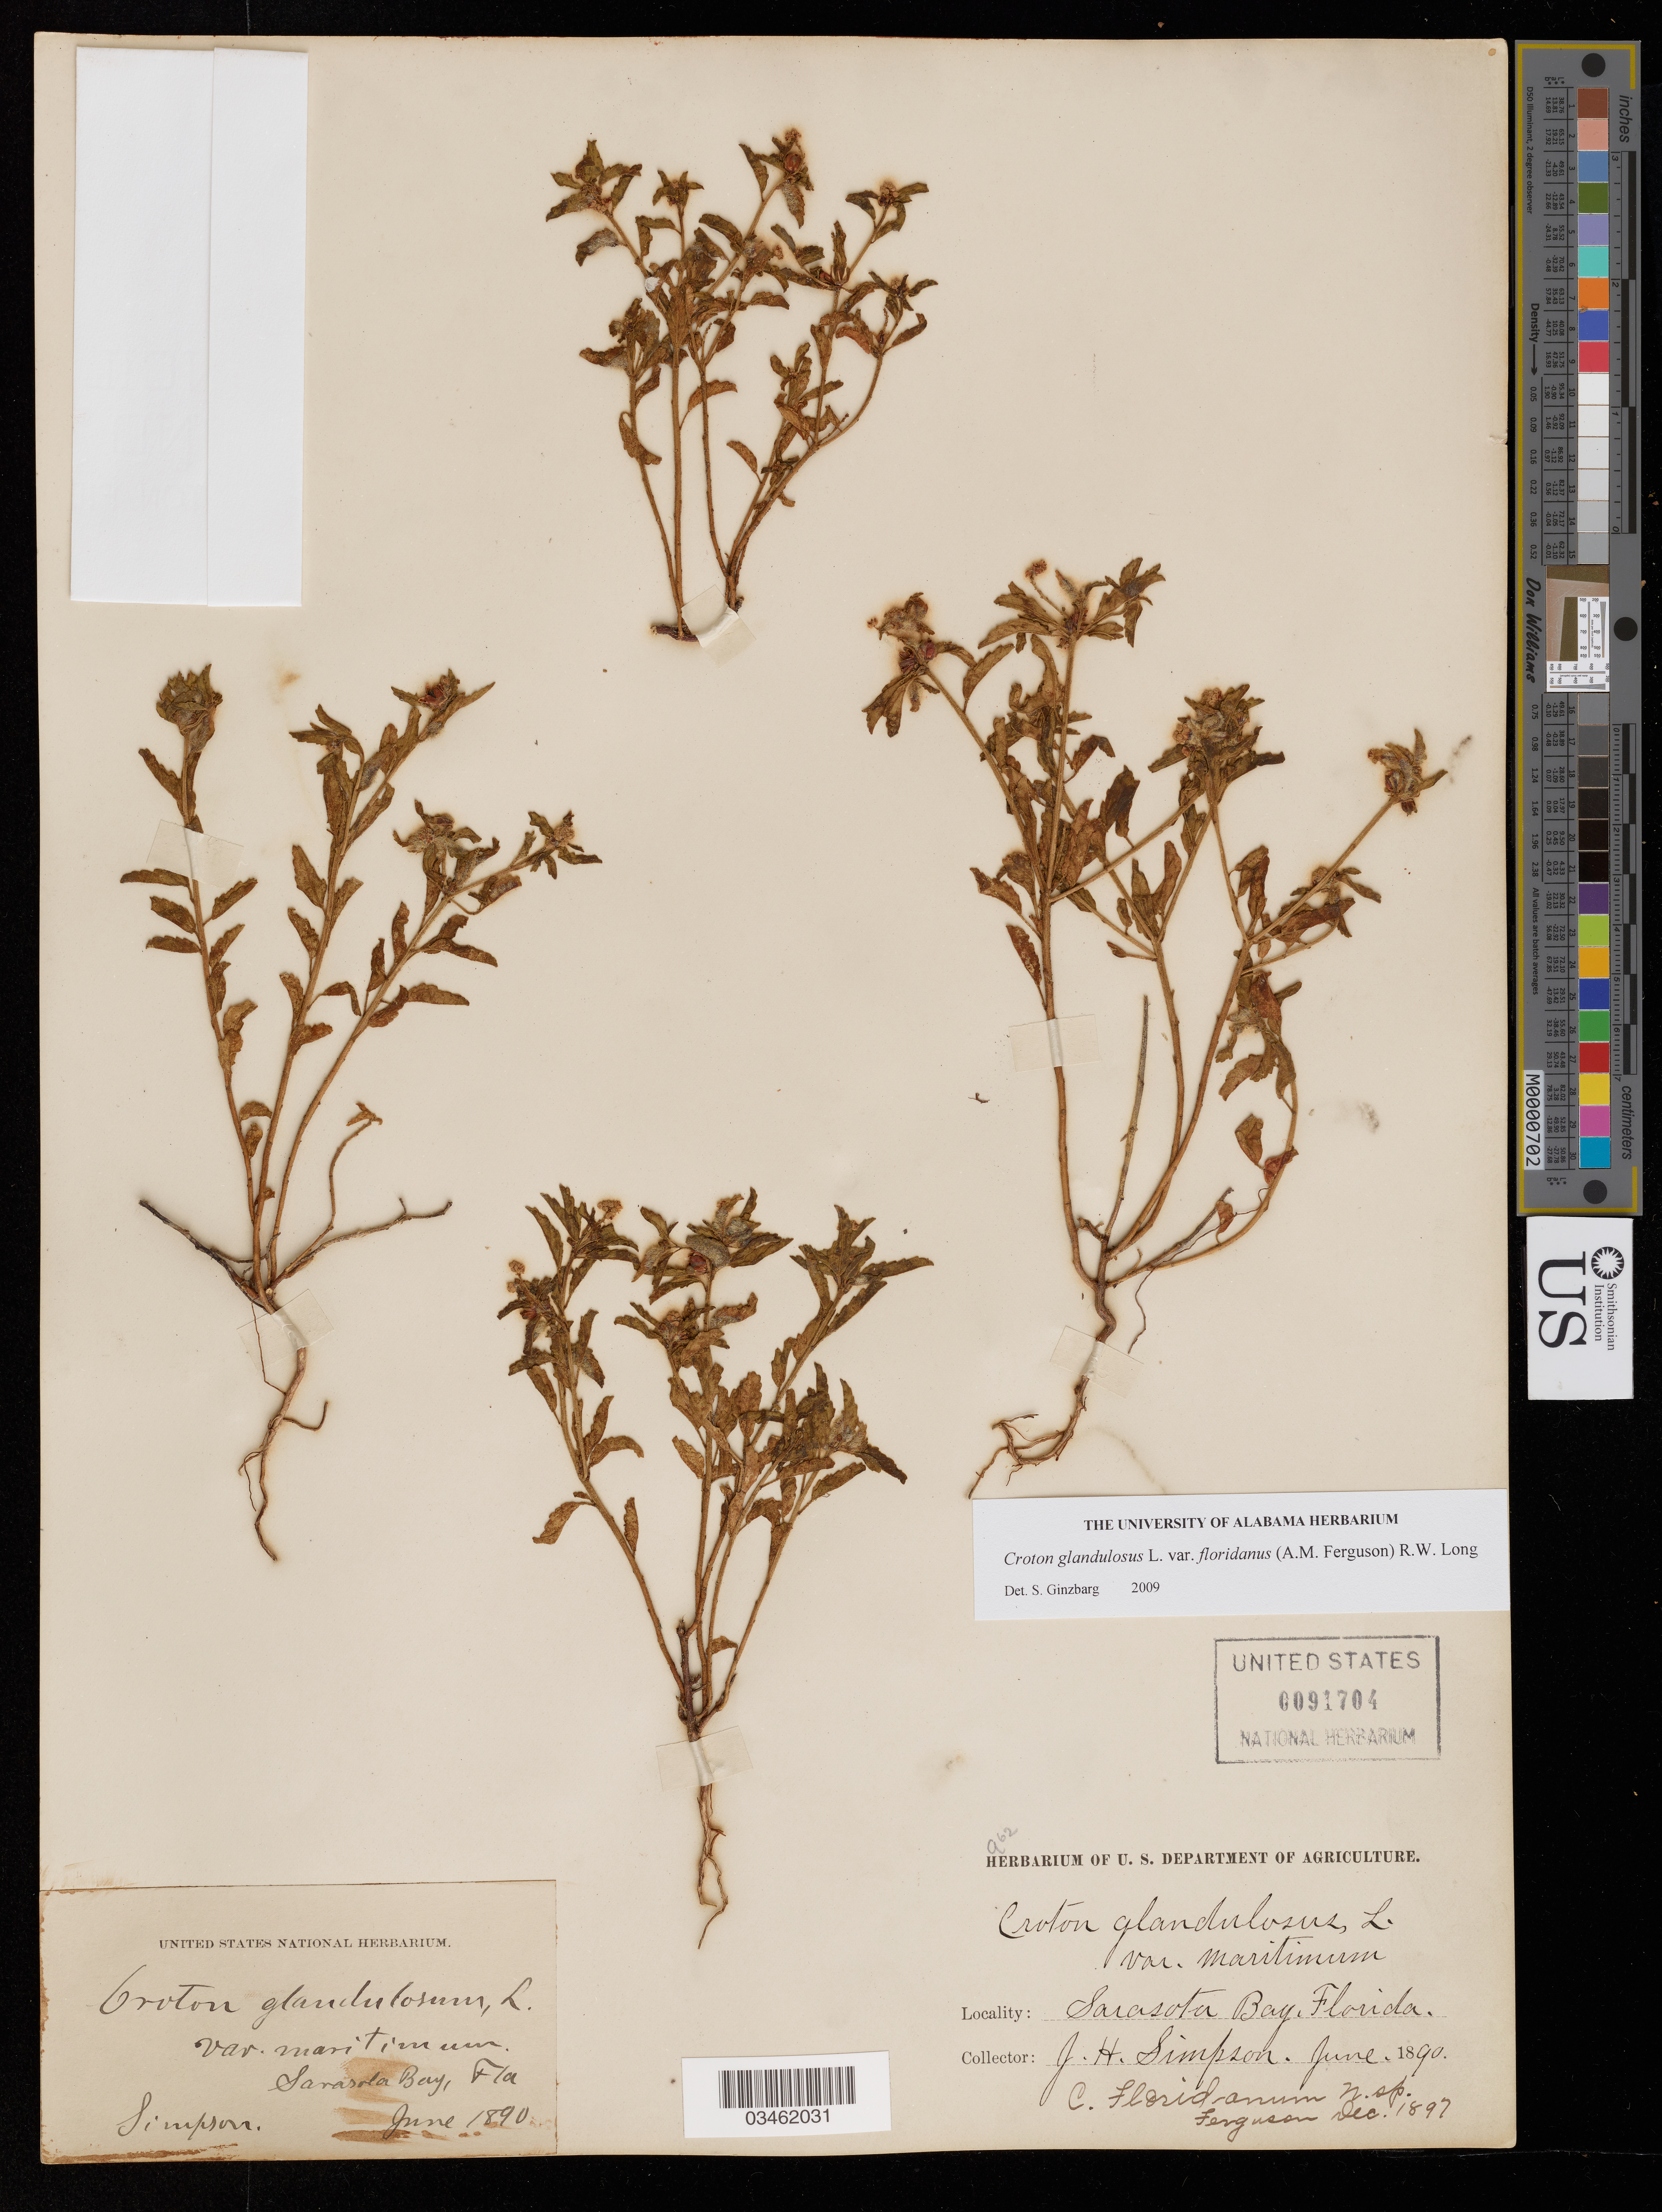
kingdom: Plantae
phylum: Tracheophyta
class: Magnoliopsida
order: Malpighiales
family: Euphorbiaceae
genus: Croton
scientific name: Croton glandulosus var. floridanus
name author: (A.M. Ferguson) R.W. Long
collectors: J. H. Simpson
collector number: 962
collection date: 1890-06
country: United States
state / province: Florida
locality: Sarasota Bay.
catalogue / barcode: US 91704